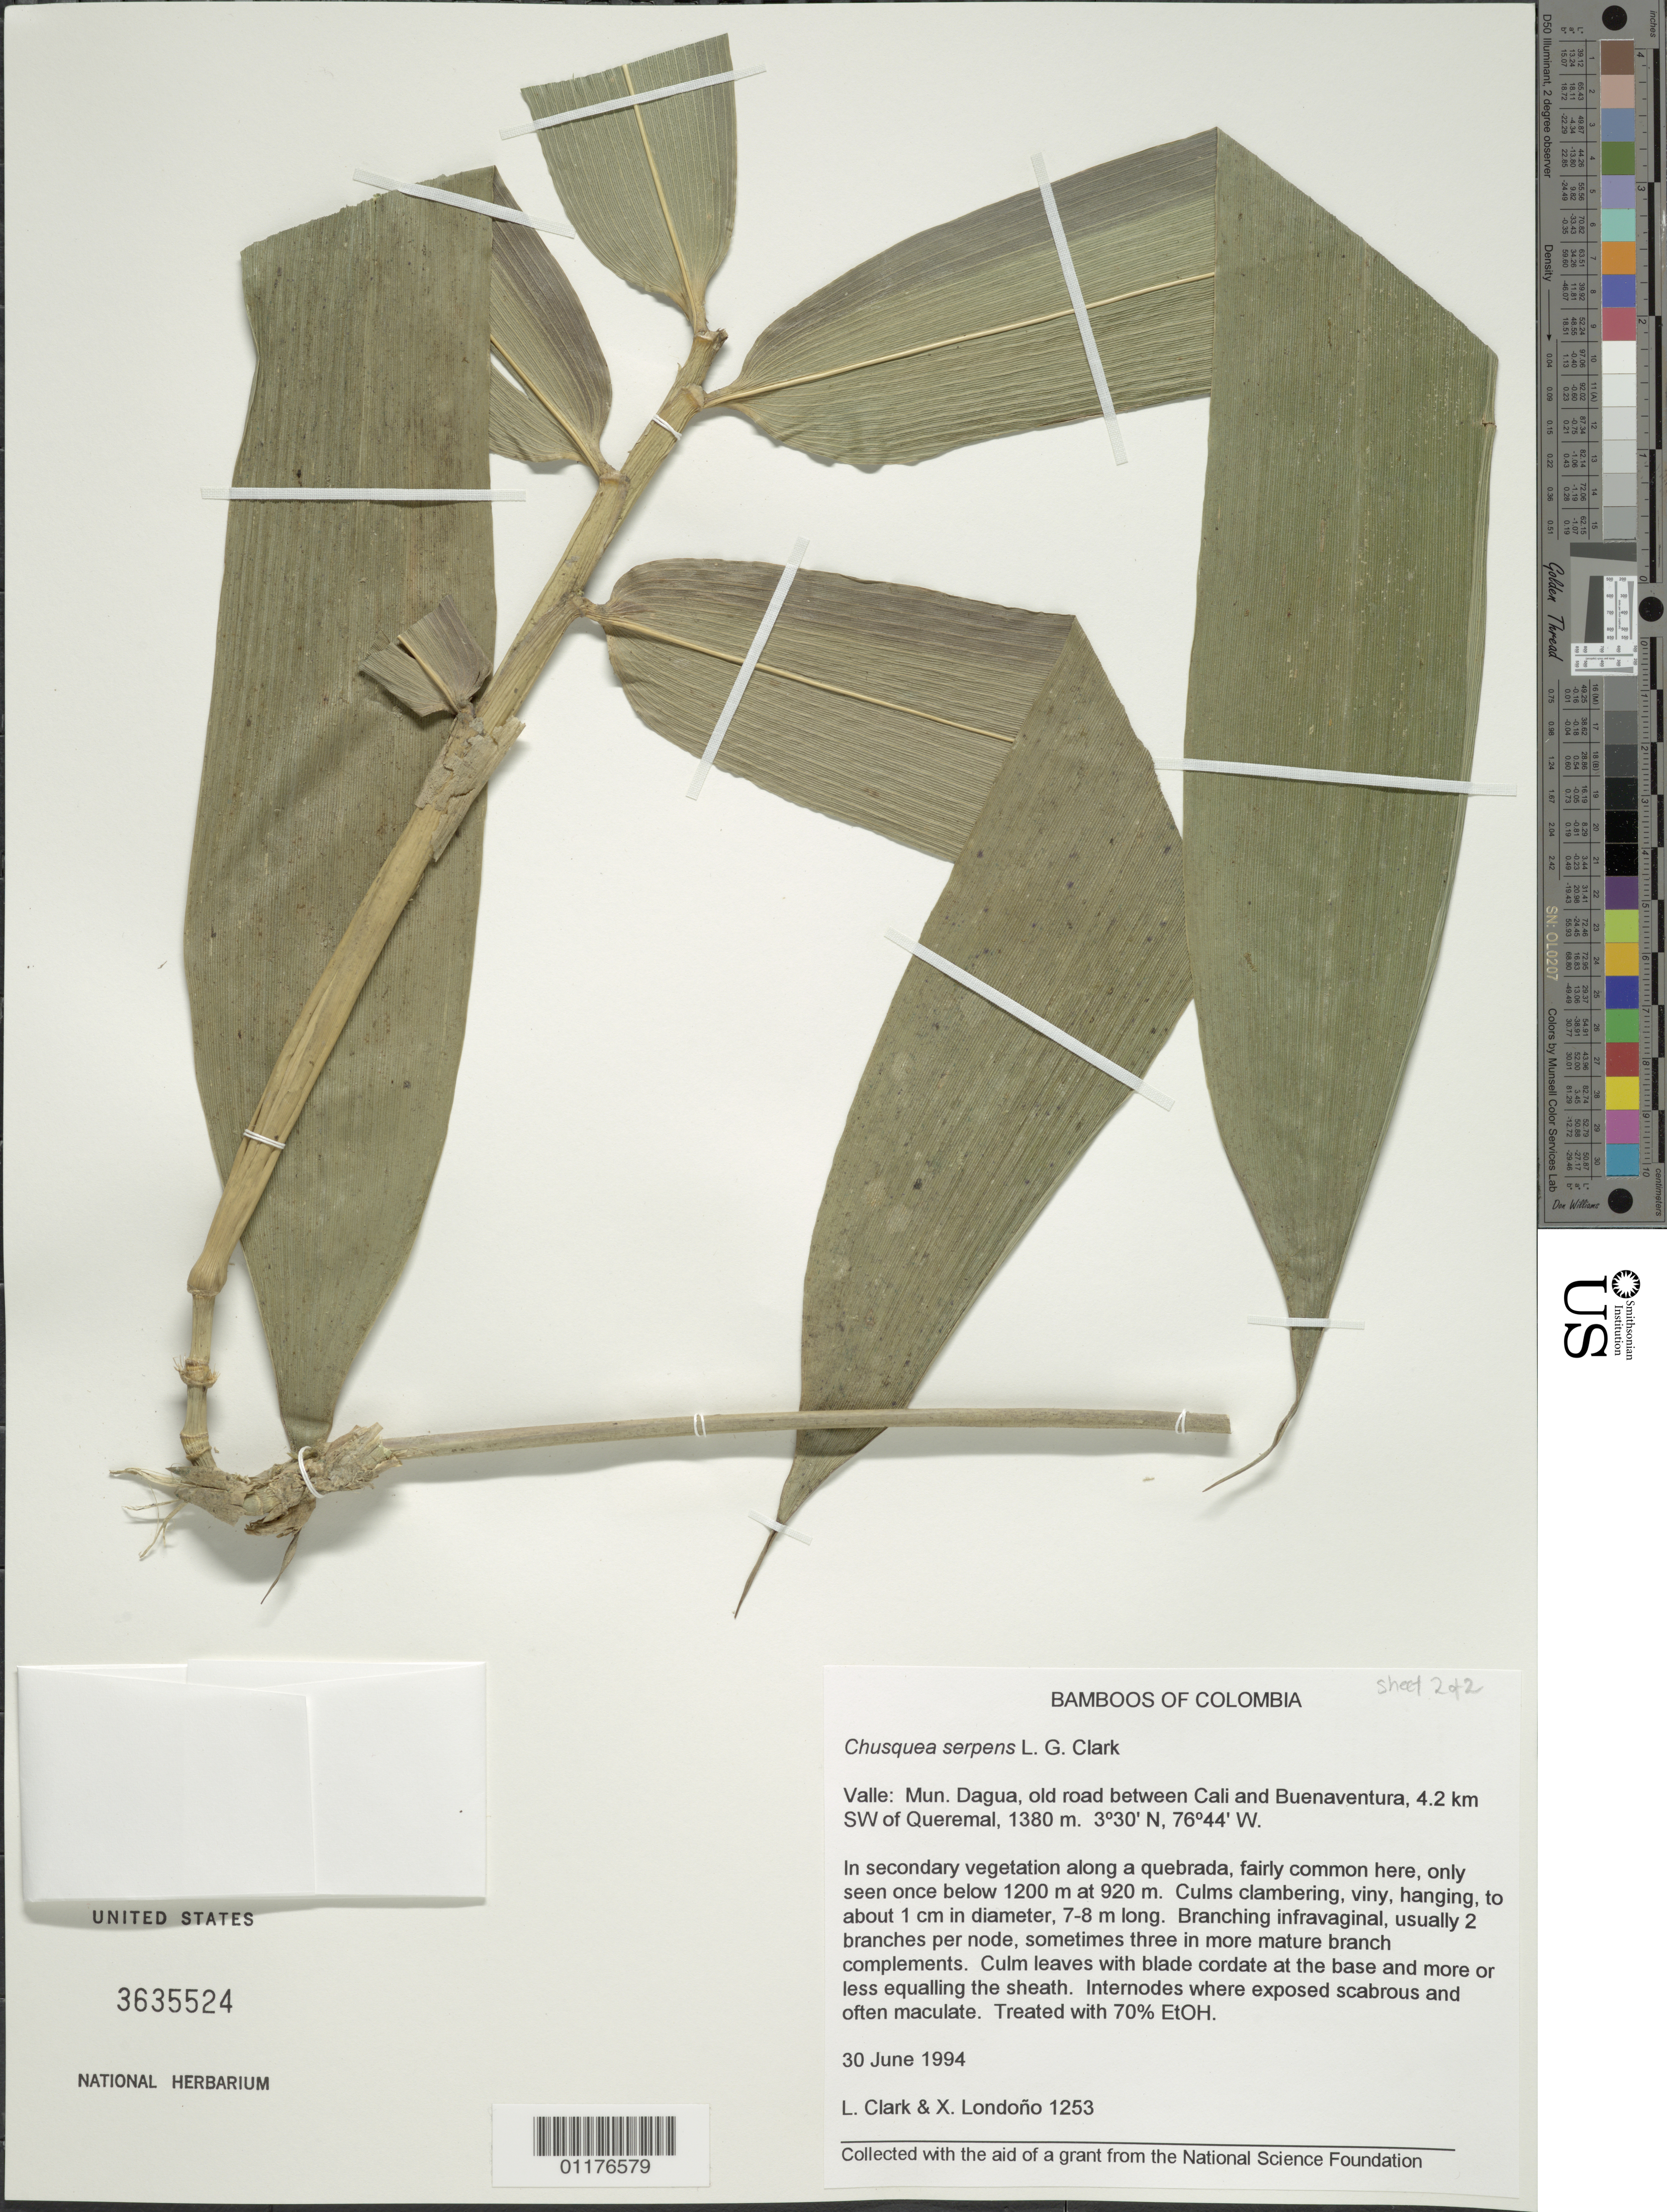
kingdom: Plantae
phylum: Tracheophyta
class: Liliopsida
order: Poales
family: Poaceae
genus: Chusquea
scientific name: Chusquea serpens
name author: L.G. Clark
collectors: L. G. Clark & X. Londoño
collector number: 1253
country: Colombia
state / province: Valle del Cauca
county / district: Dagua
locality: Old road between Cali and Buenaventura, SW of Queremal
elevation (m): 1380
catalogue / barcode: US 3635524